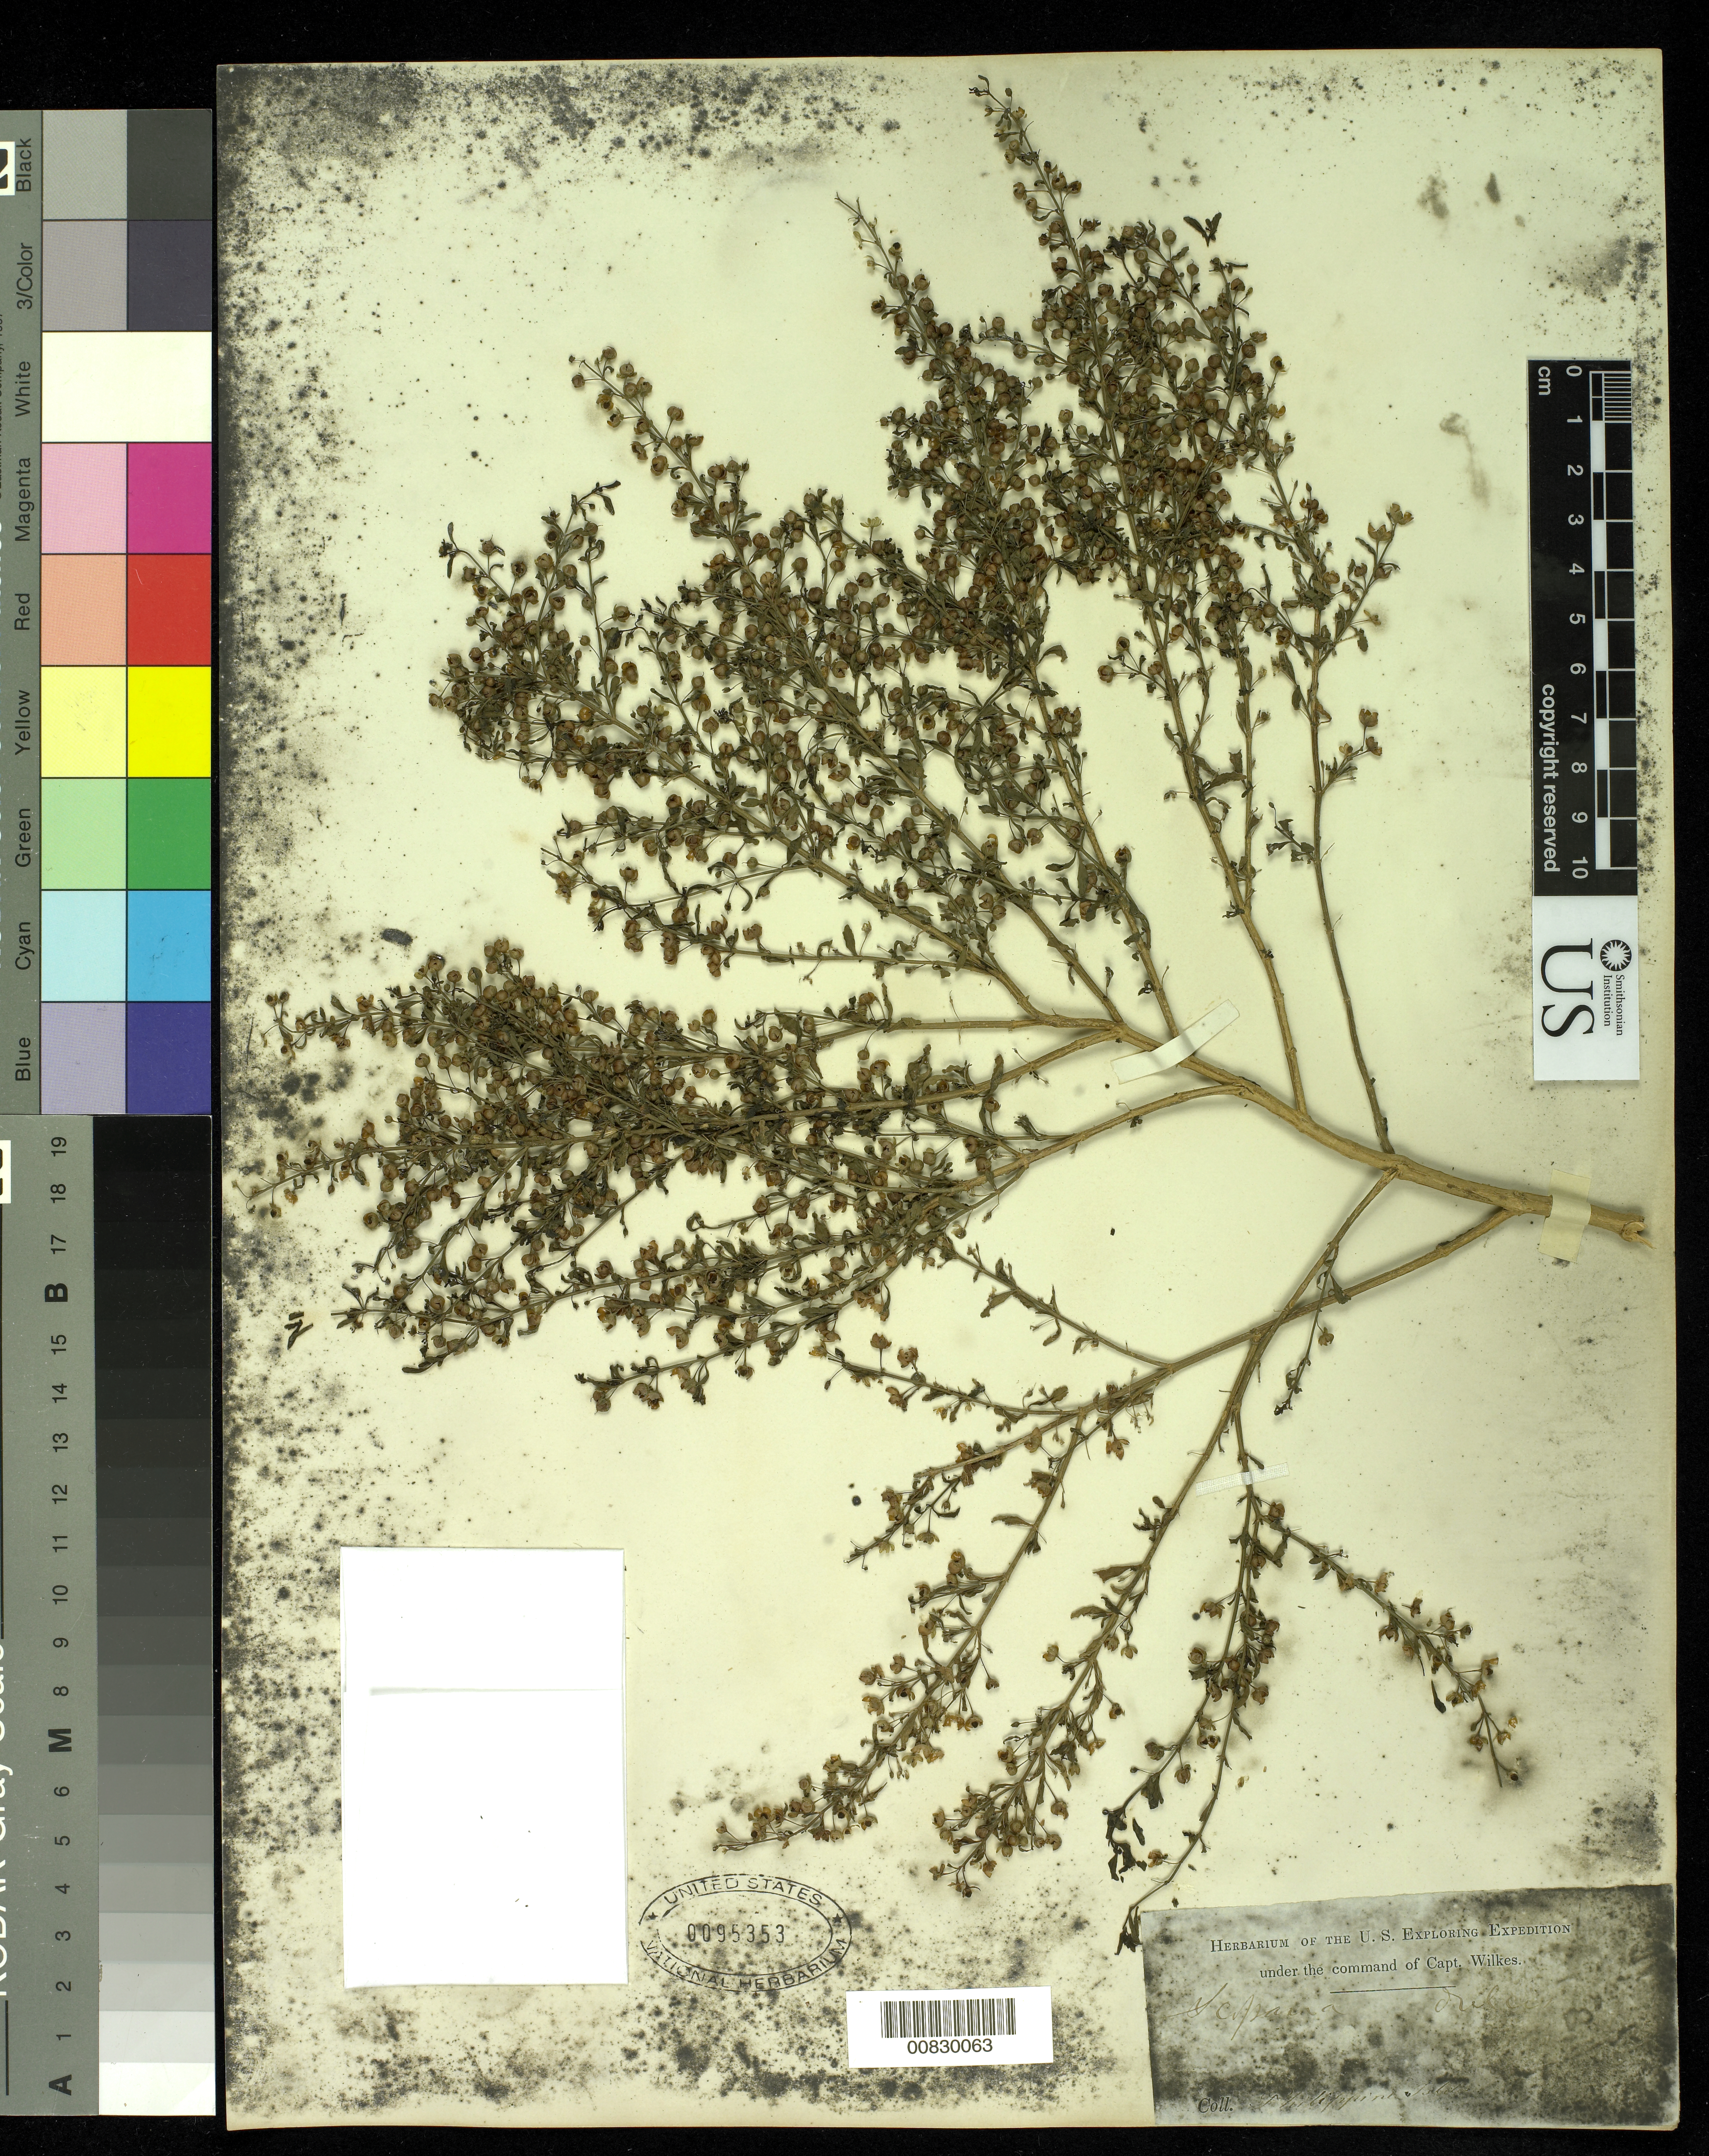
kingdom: Plantae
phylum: Tracheophyta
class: Magnoliopsida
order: Lamiales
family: Plantaginaceae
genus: Scoparia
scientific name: Scoparia dulcis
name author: L.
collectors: Wilkes Explor. Exped.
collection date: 1838/1842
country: Philippines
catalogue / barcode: US 95353